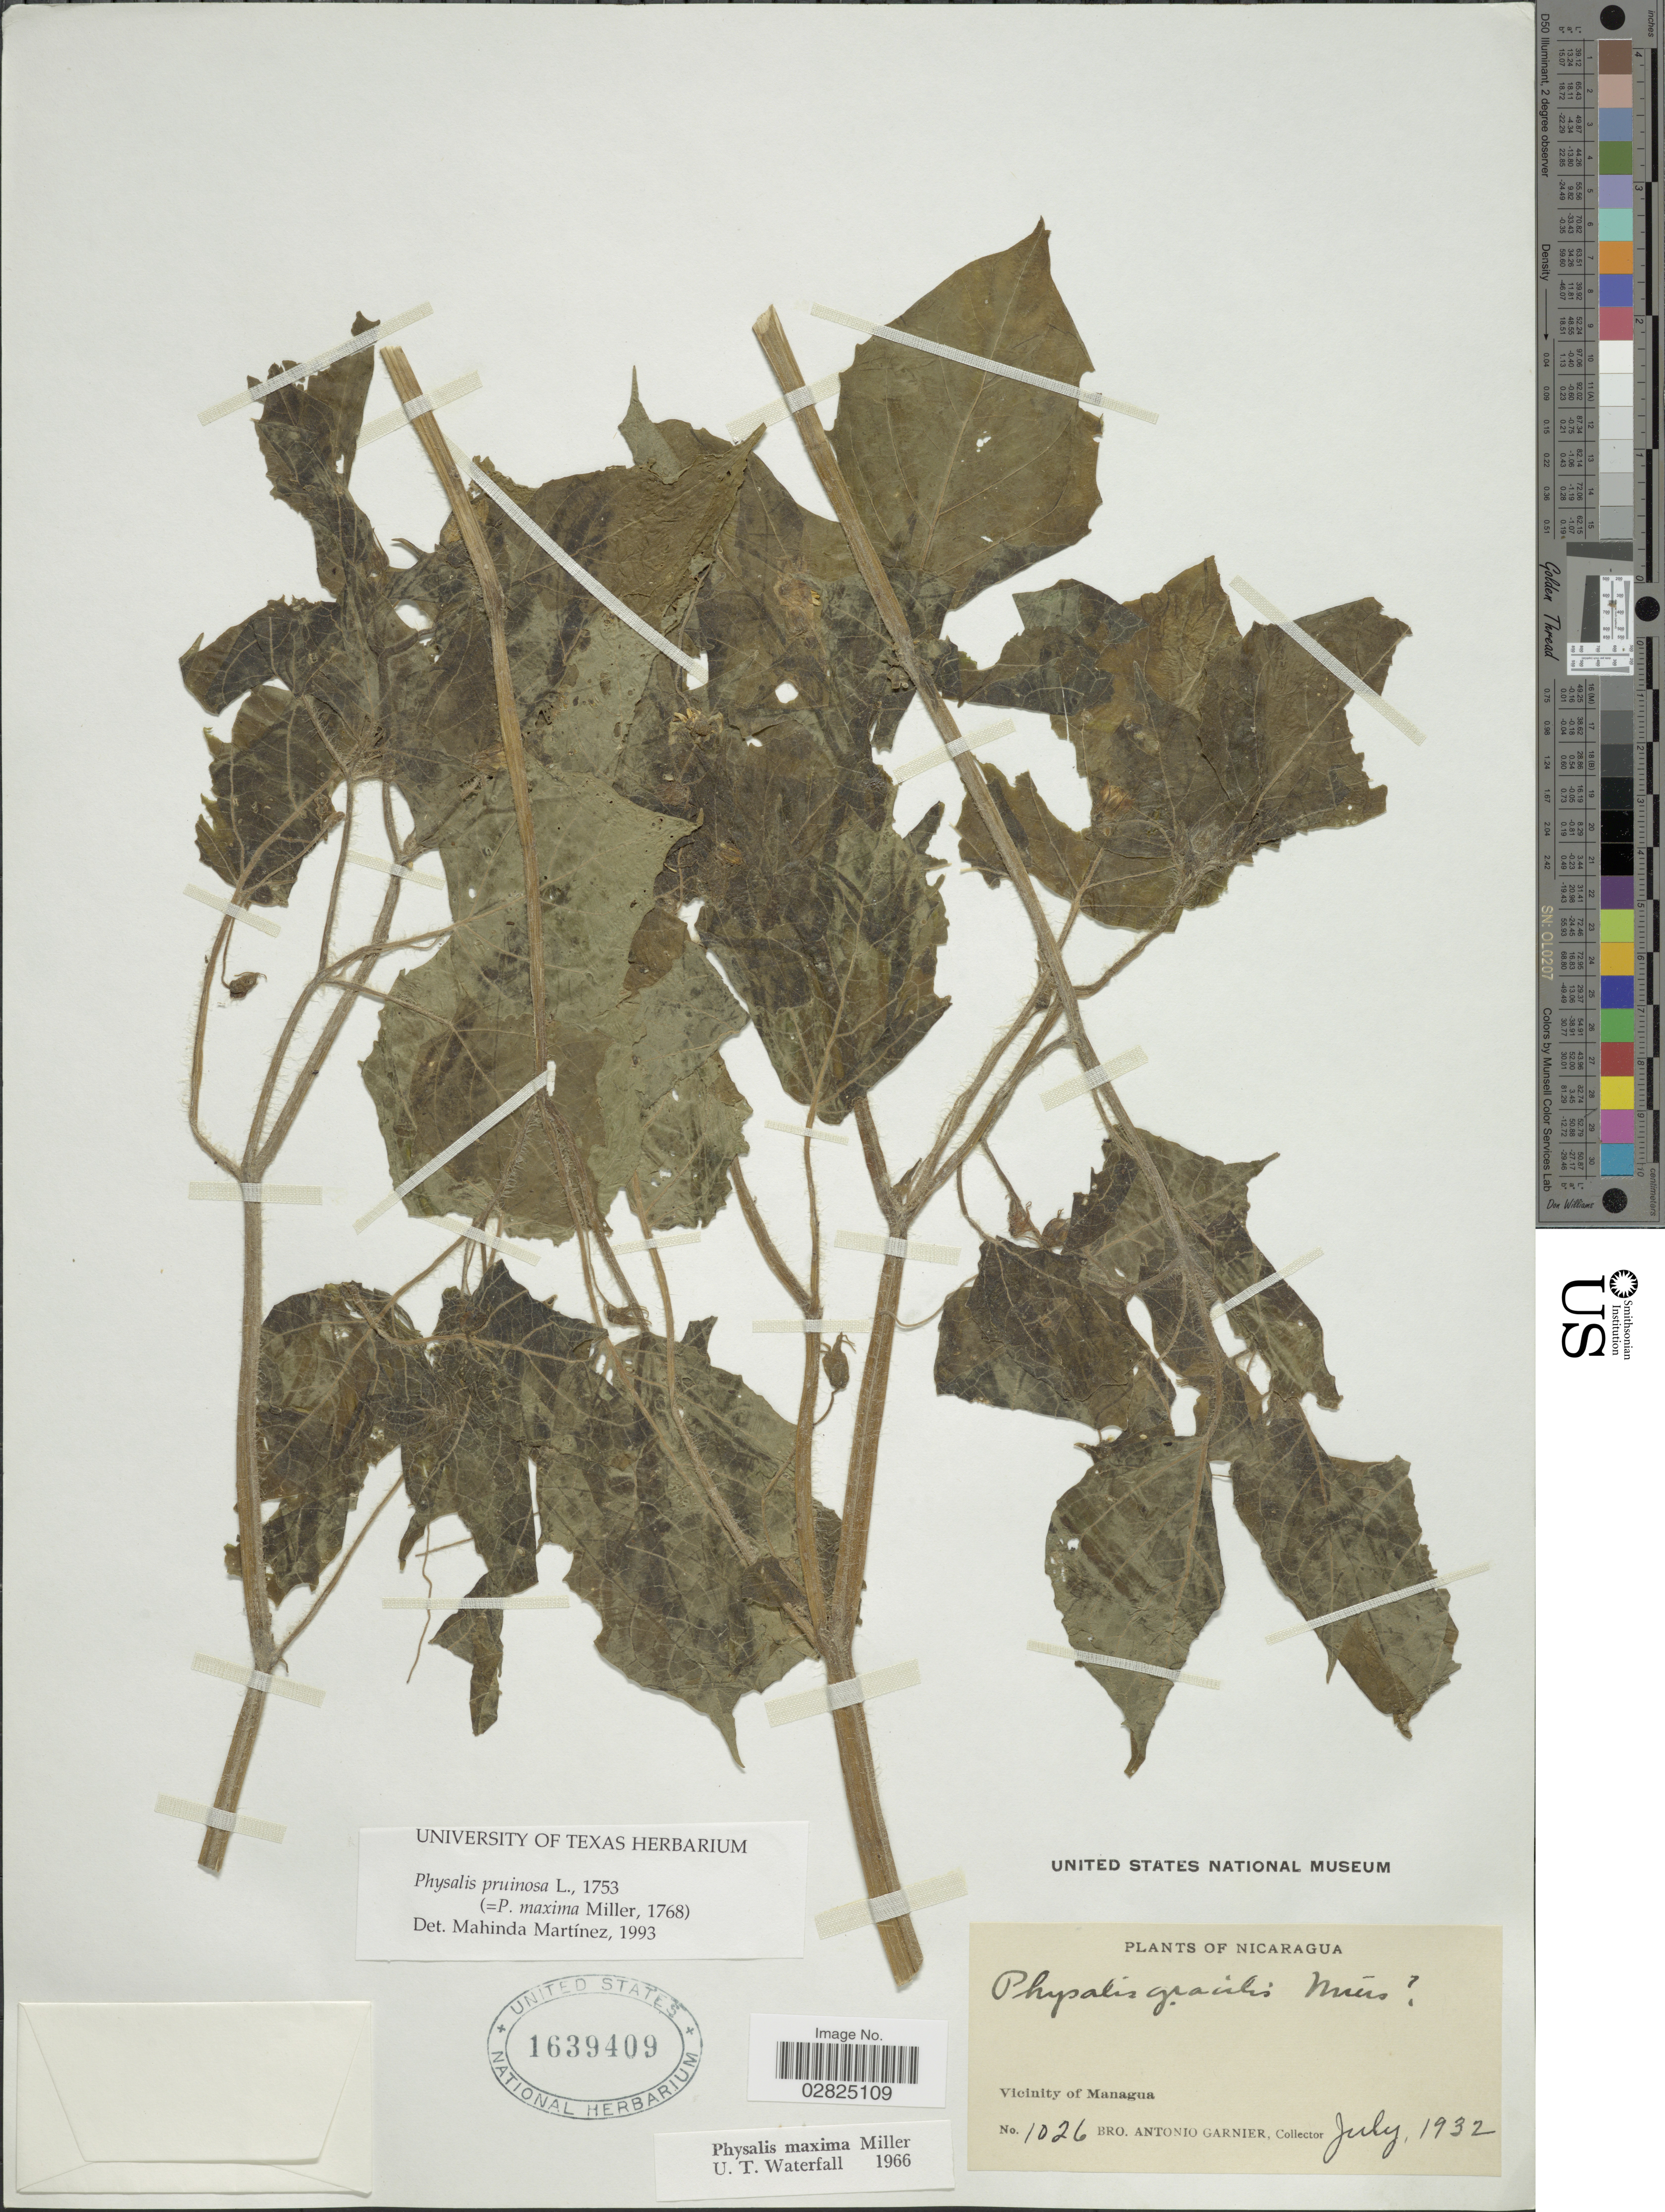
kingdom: Plantae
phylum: Tracheophyta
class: Magnoliopsida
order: Solanales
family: Solanaceae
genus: Physalis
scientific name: Physalis pruinosa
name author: L.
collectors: Bro. A. Garnier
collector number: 1026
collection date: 1932-07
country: Nicaragua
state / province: Managua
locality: Vicinity of Managua.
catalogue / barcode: US 1639409